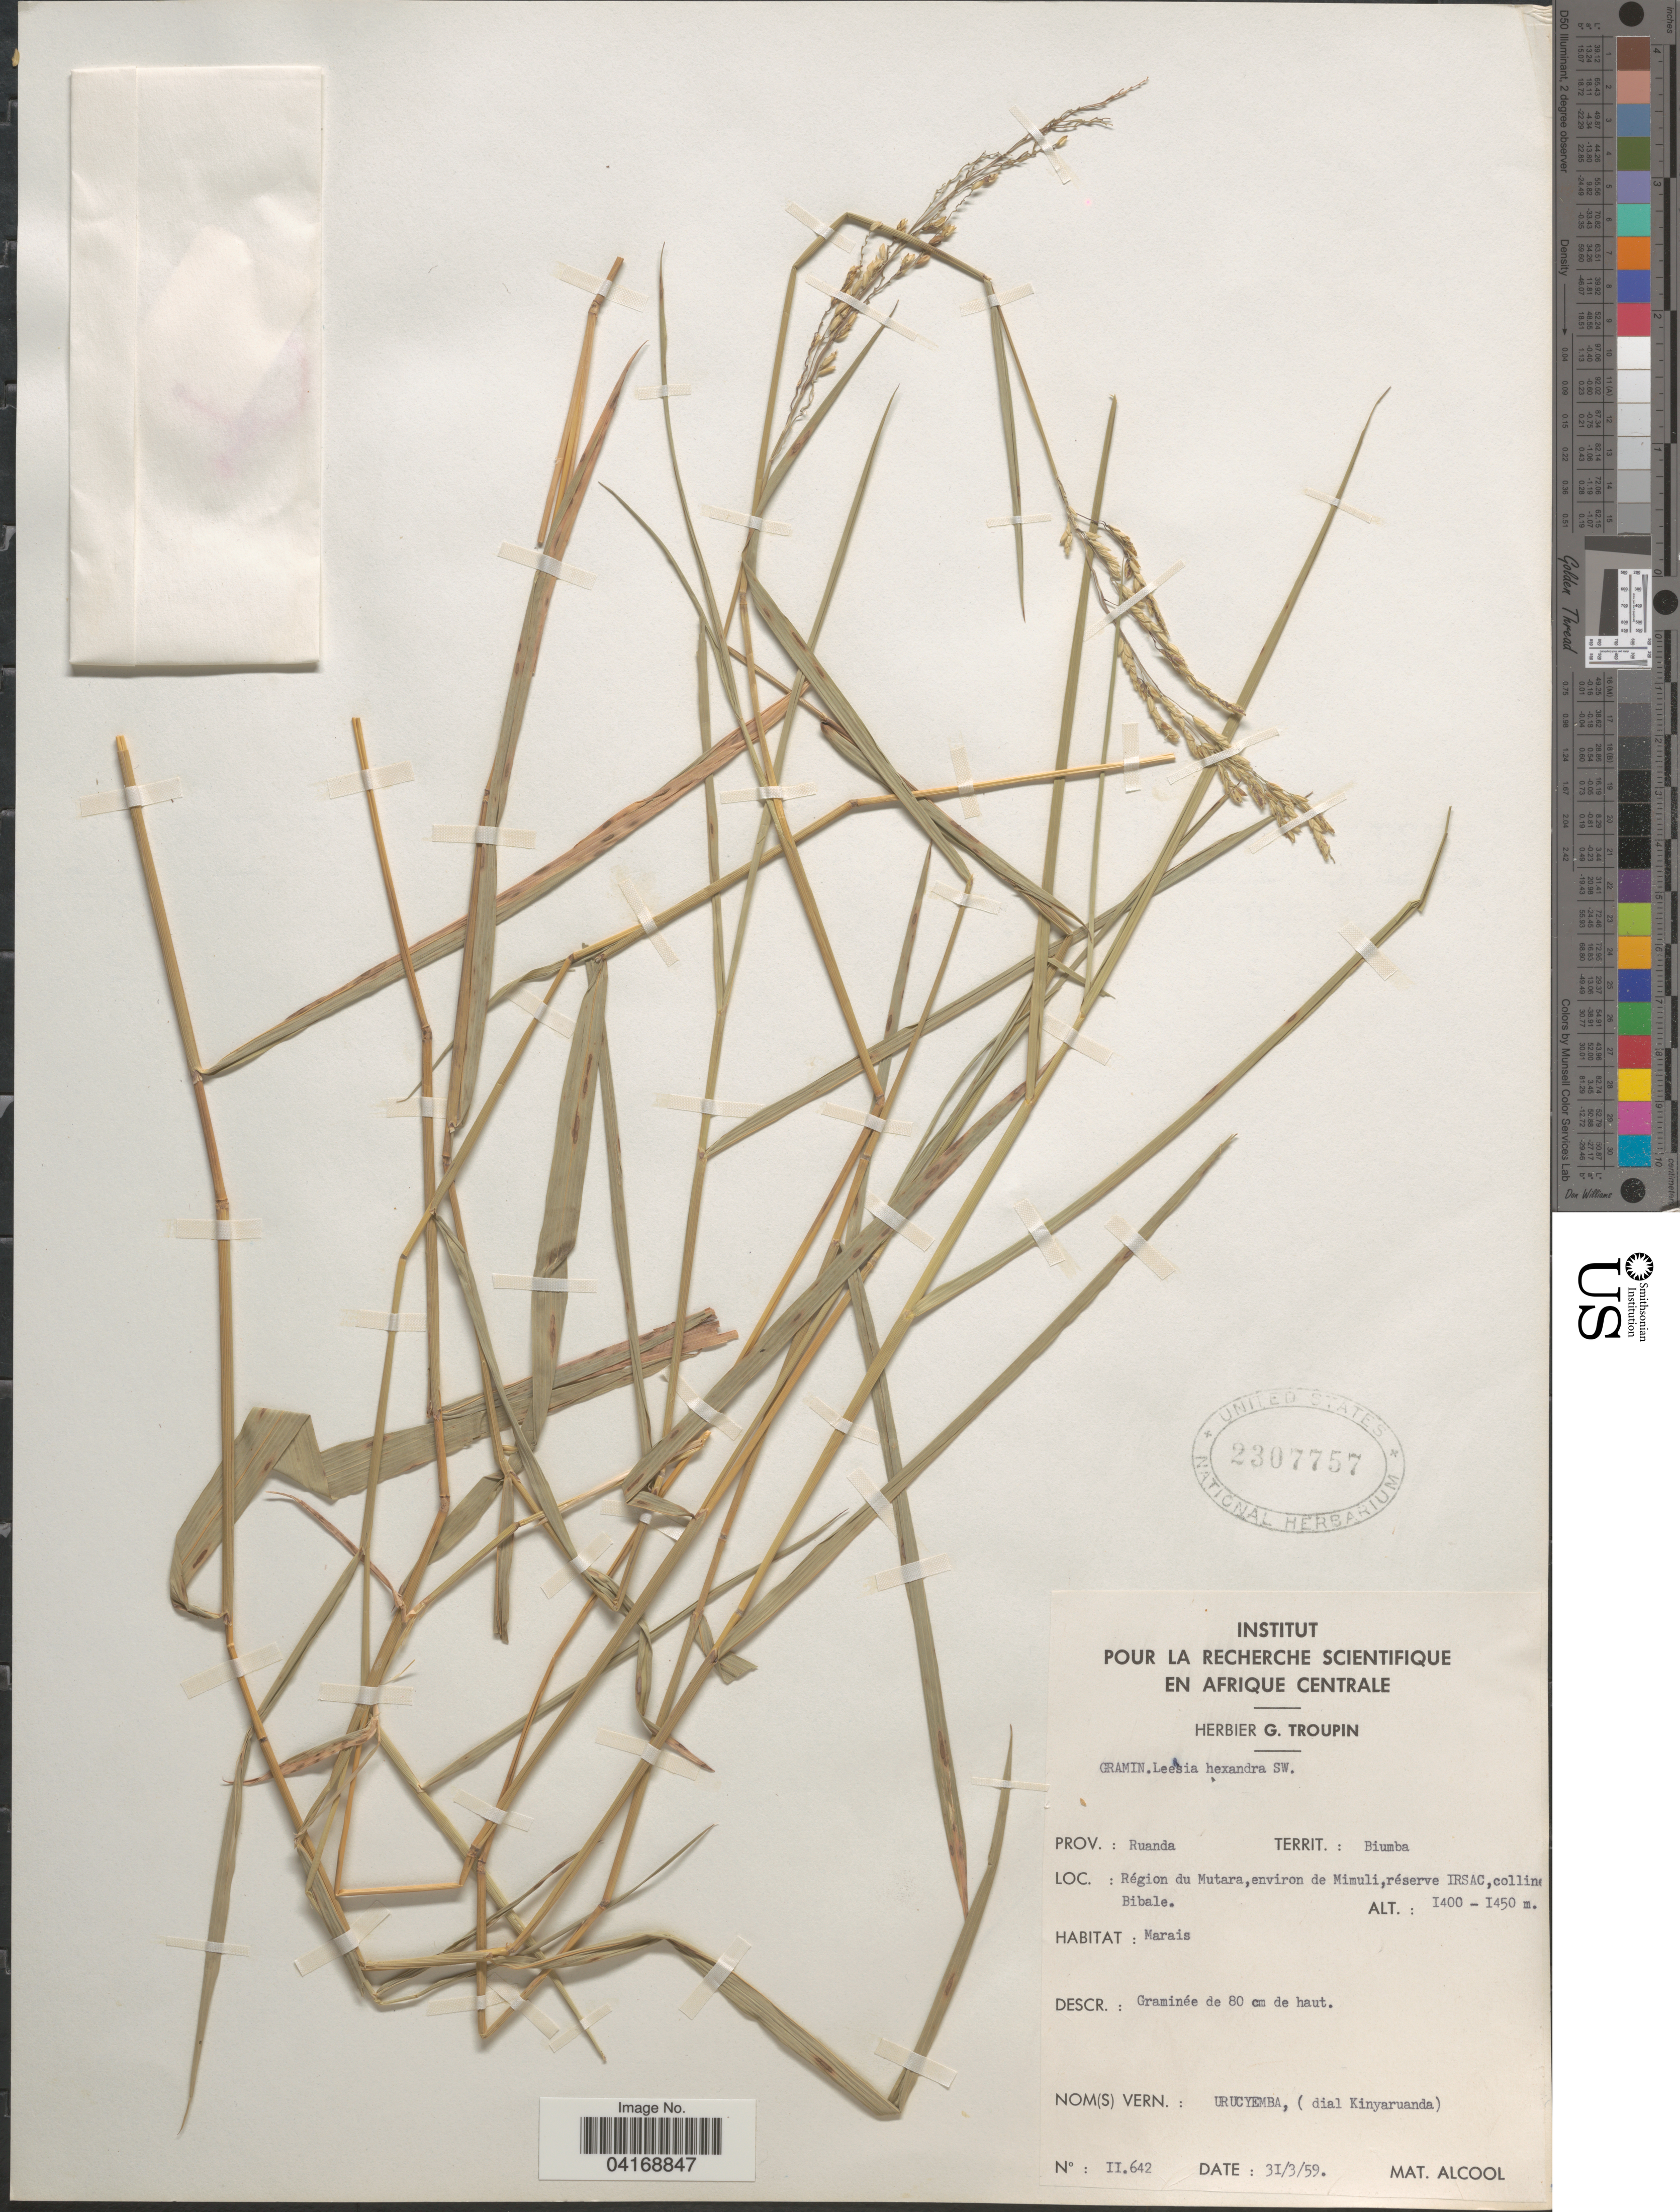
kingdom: Plantae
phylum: Tracheophyta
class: Liliopsida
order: Poales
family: Poaceae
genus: Leersia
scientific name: Leersia hexandra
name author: Sw.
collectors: ex herb. G. Troupin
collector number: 11642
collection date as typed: Transcribed d/m/y: 31/3/59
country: Rwanda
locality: Prov.: Ruanda. Territ.: Biumba. Région du Mutara, environ de Minuli, réserve IRSAC, collin Bibale.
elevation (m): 1400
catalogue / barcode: US 2307757